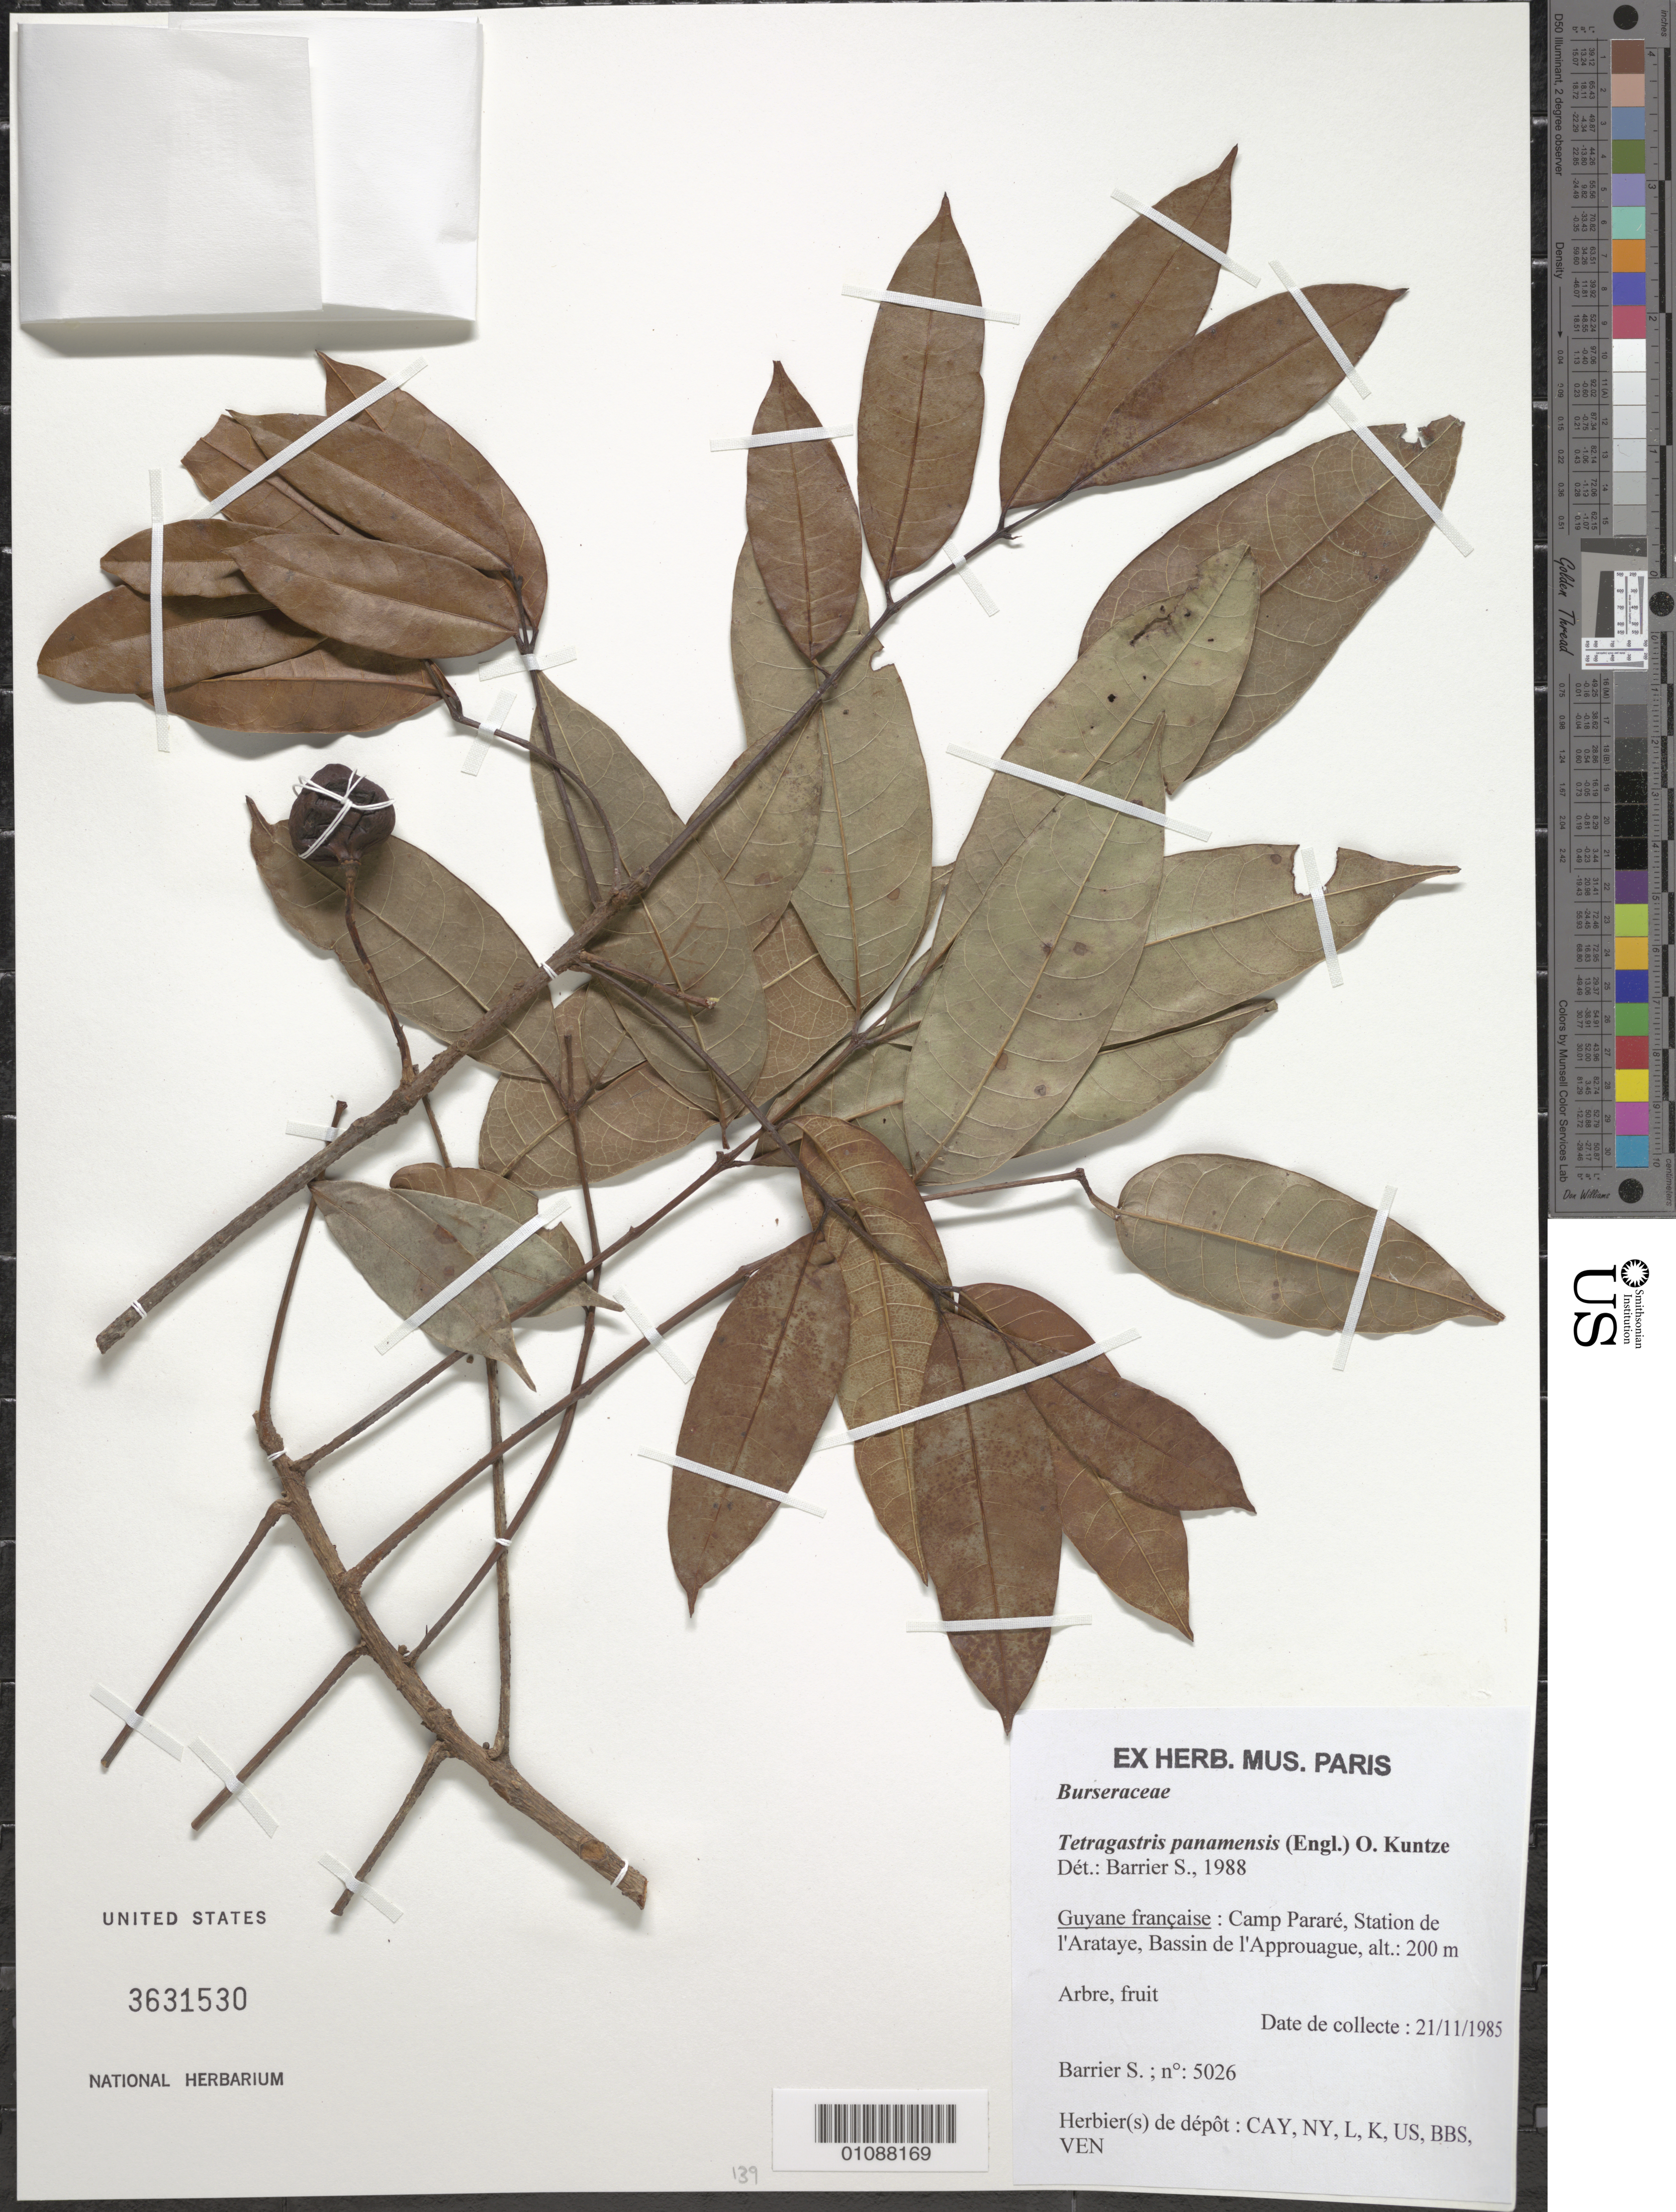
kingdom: Plantae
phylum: Tracheophyta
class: Magnoliopsida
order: Sapindales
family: Burseraceae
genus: Protium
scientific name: Protium stevensonii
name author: (Standl.) Daly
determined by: Daly, Douglas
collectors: S. Barrier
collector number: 5026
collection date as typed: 21-Nov-85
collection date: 1985-11-21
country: French Guiana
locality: Fleuve Approuague, Riviere Arataye, Saut Pararé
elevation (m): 200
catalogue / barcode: US 3631530